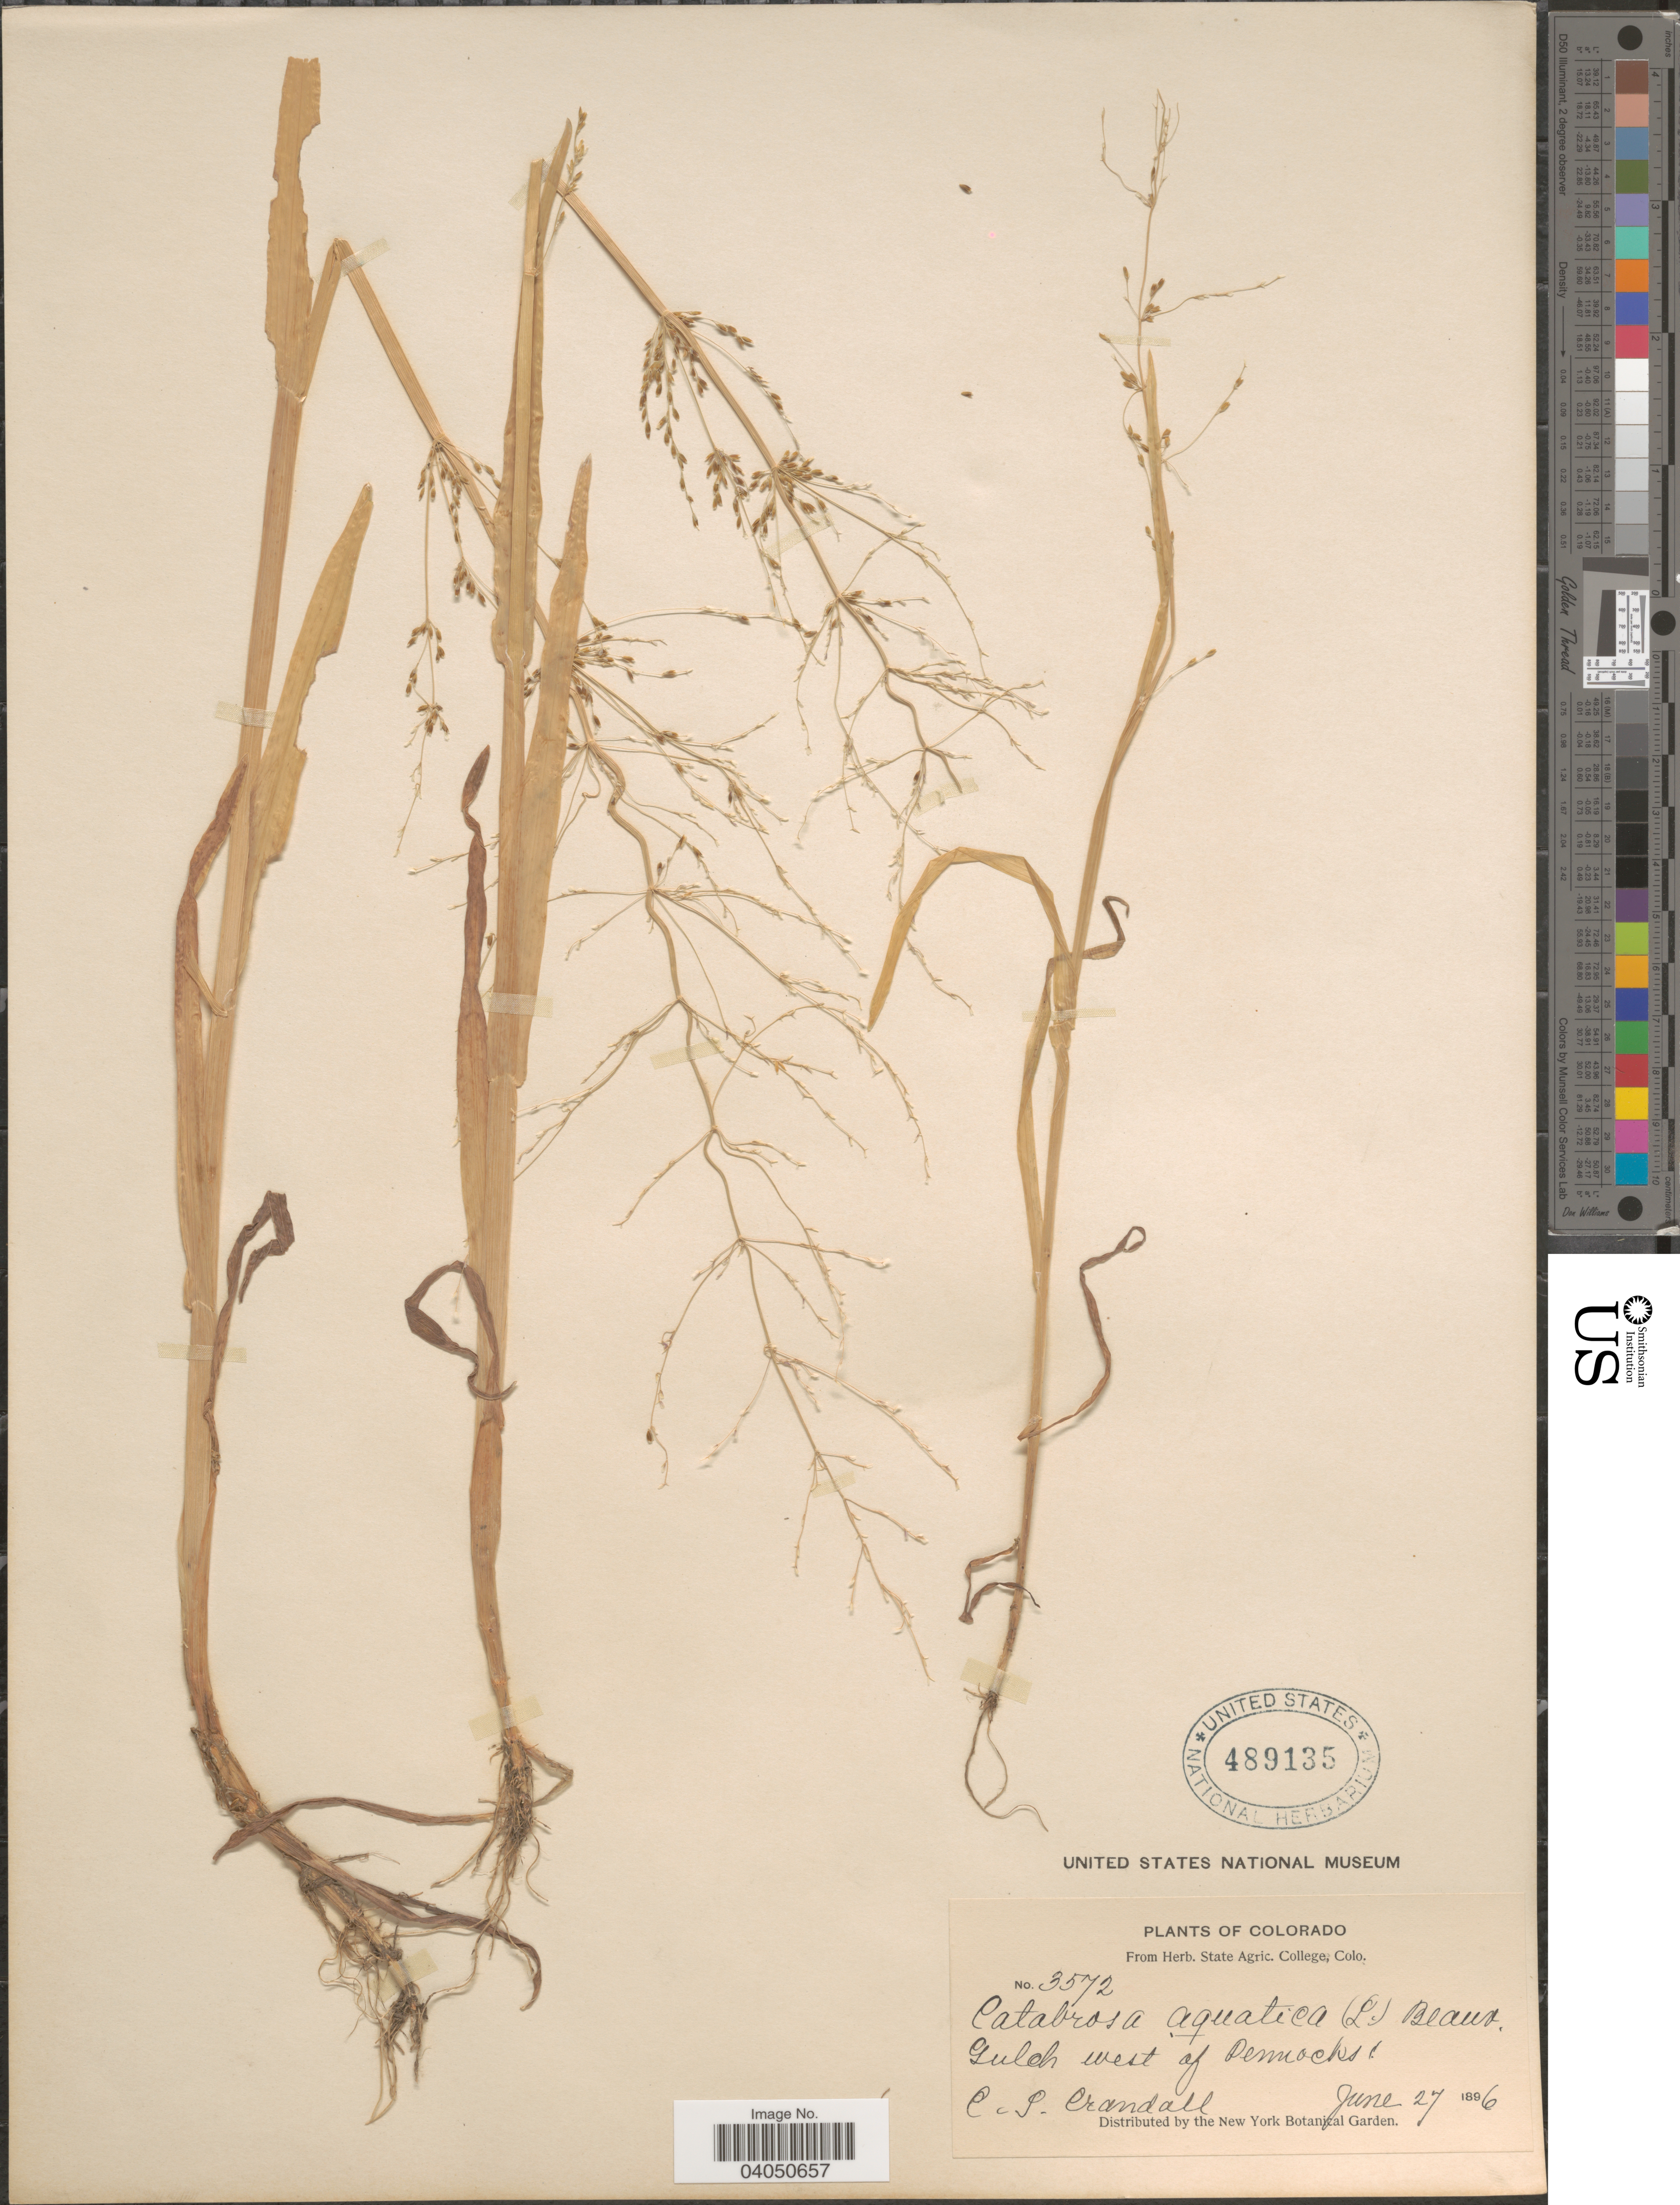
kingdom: Plantae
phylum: Tracheophyta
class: Liliopsida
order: Poales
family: Poaceae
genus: Catabrosa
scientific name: Catabrosa aquatica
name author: (L.) P. Beauv.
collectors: C. Crandall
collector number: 3572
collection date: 1896-06-27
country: United States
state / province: Colorado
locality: Gulch west of Pennocks.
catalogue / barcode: US 489135